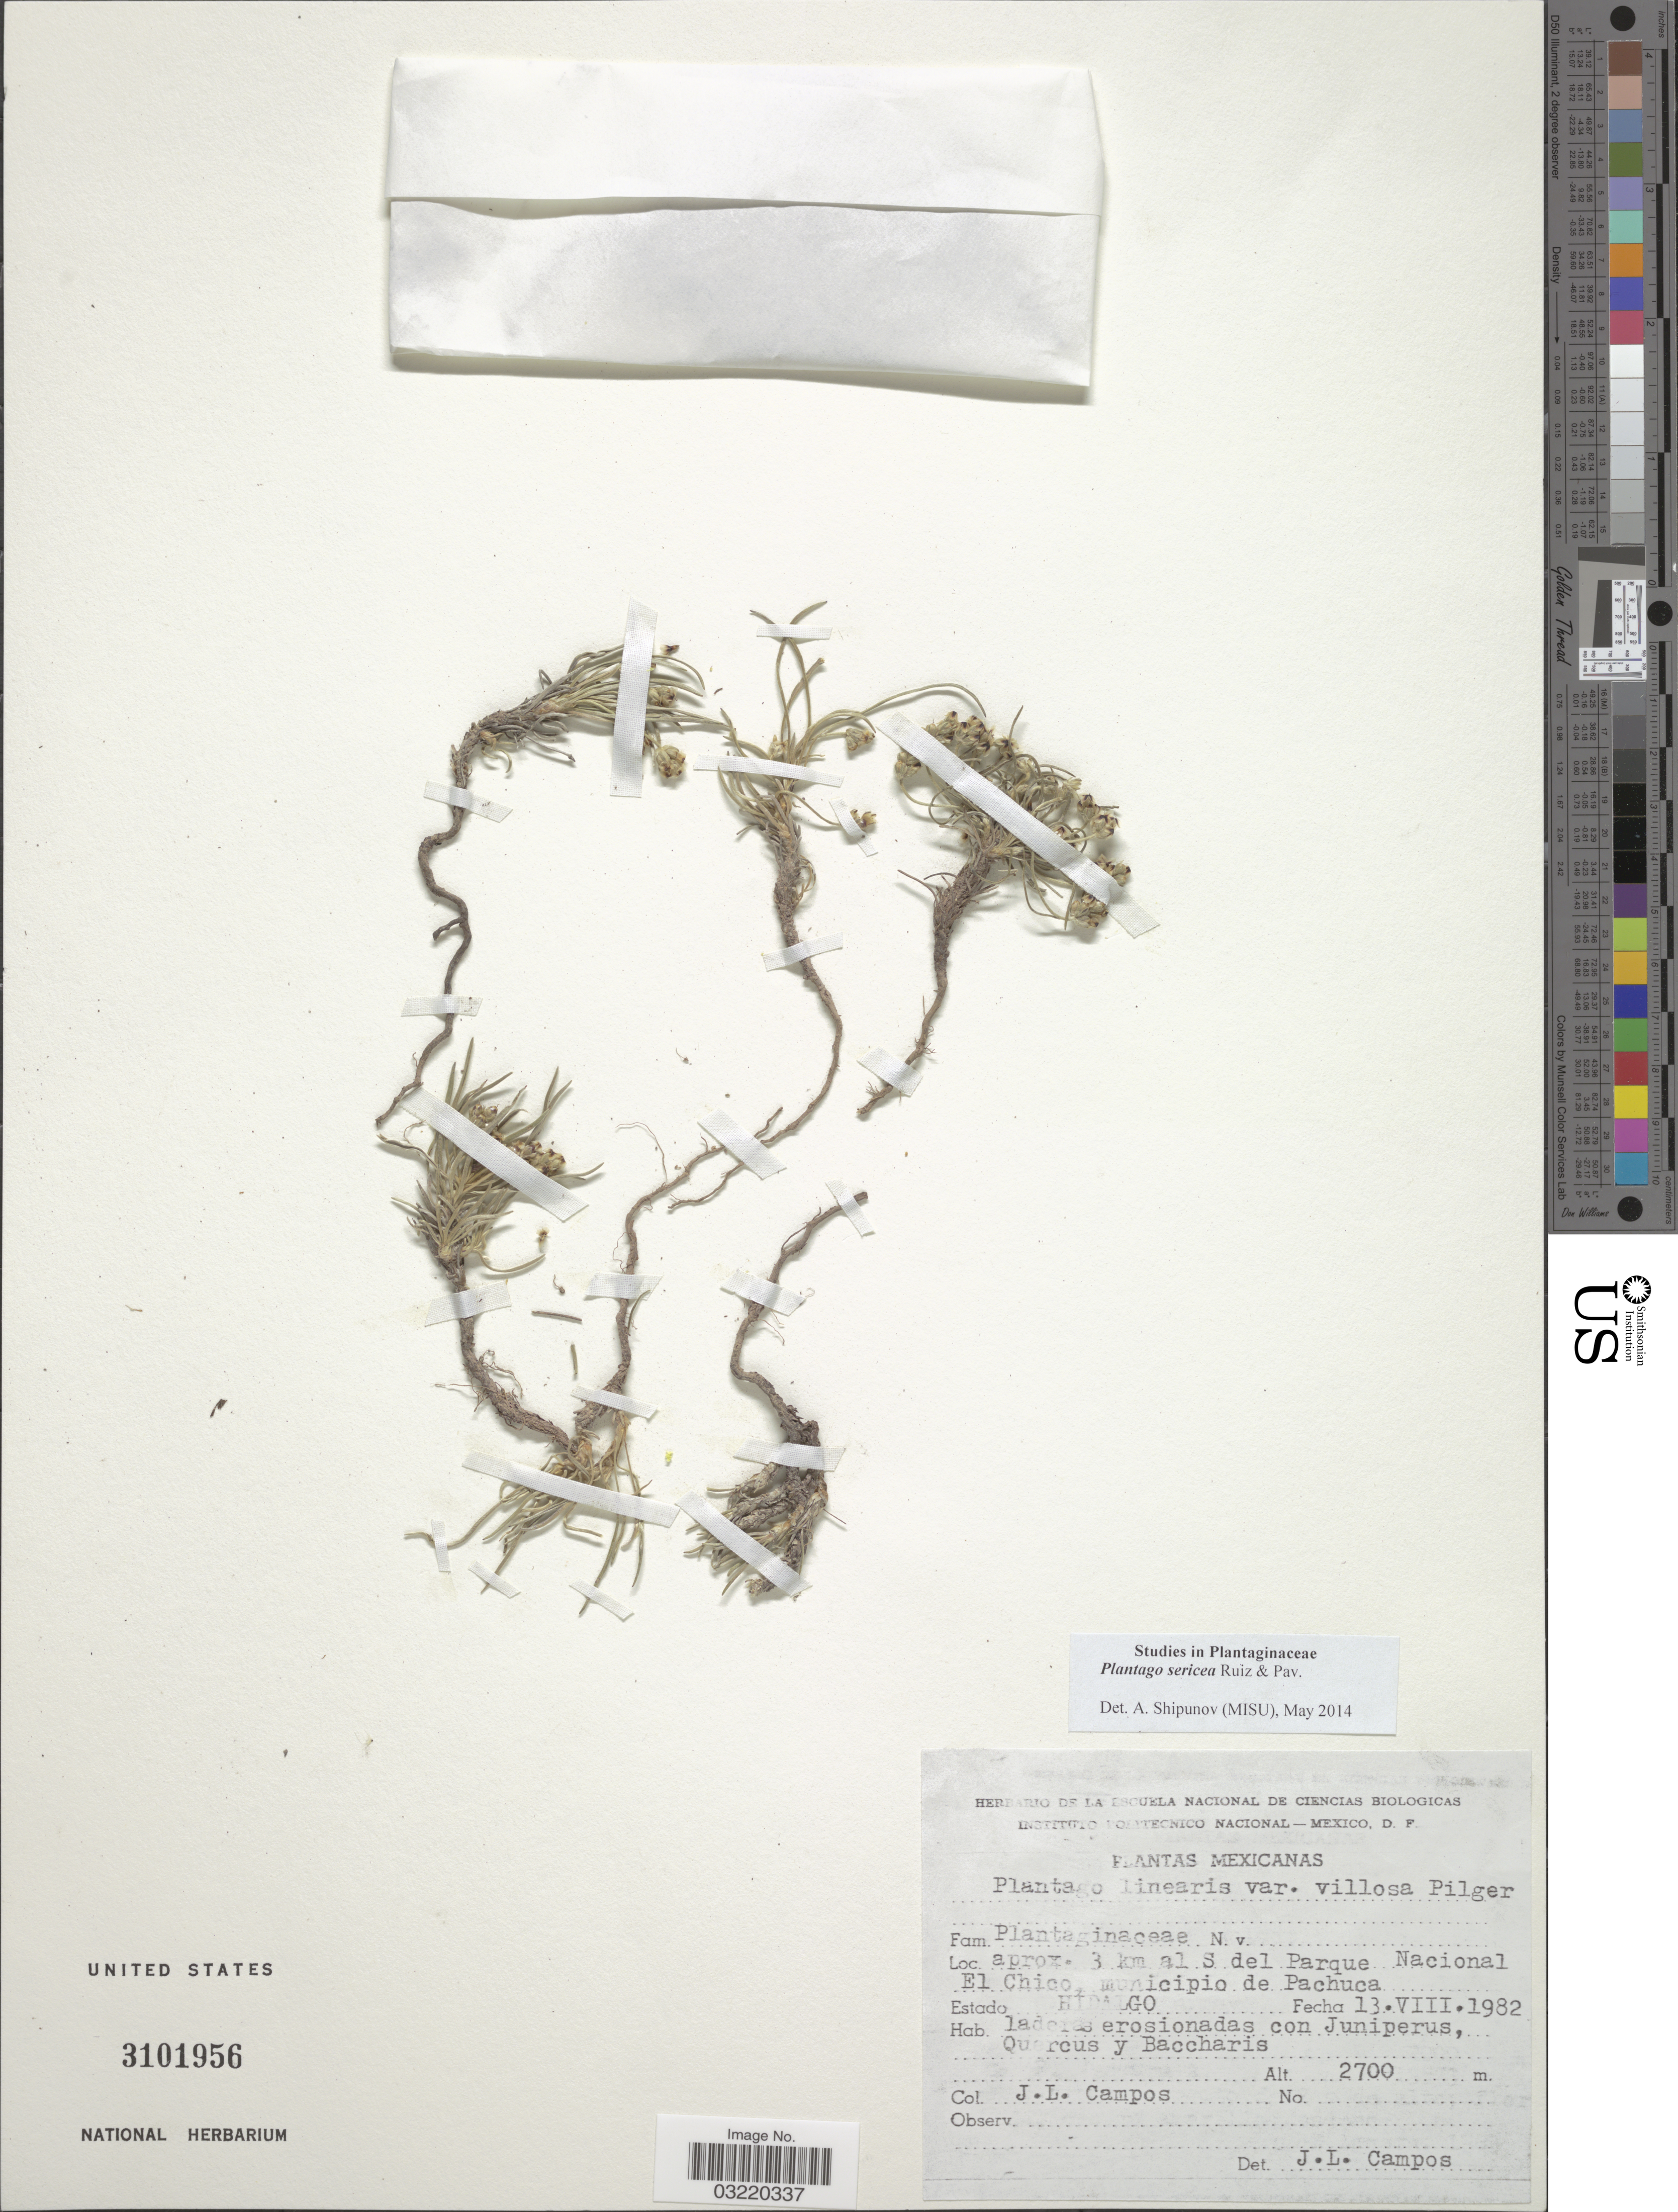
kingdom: Plantae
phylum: Tracheophyta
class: Magnoliopsida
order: Lamiales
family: Plantaginaceae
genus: Plantago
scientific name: Plantago sericea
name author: Ruiz & Pav.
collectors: J. Campos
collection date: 1982-08-13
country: Mexico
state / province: Hidalgo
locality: Aprox. 3 km al S del Parque Nacional El Chico, municipio de Pachuca.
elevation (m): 2700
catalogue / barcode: US 3101956